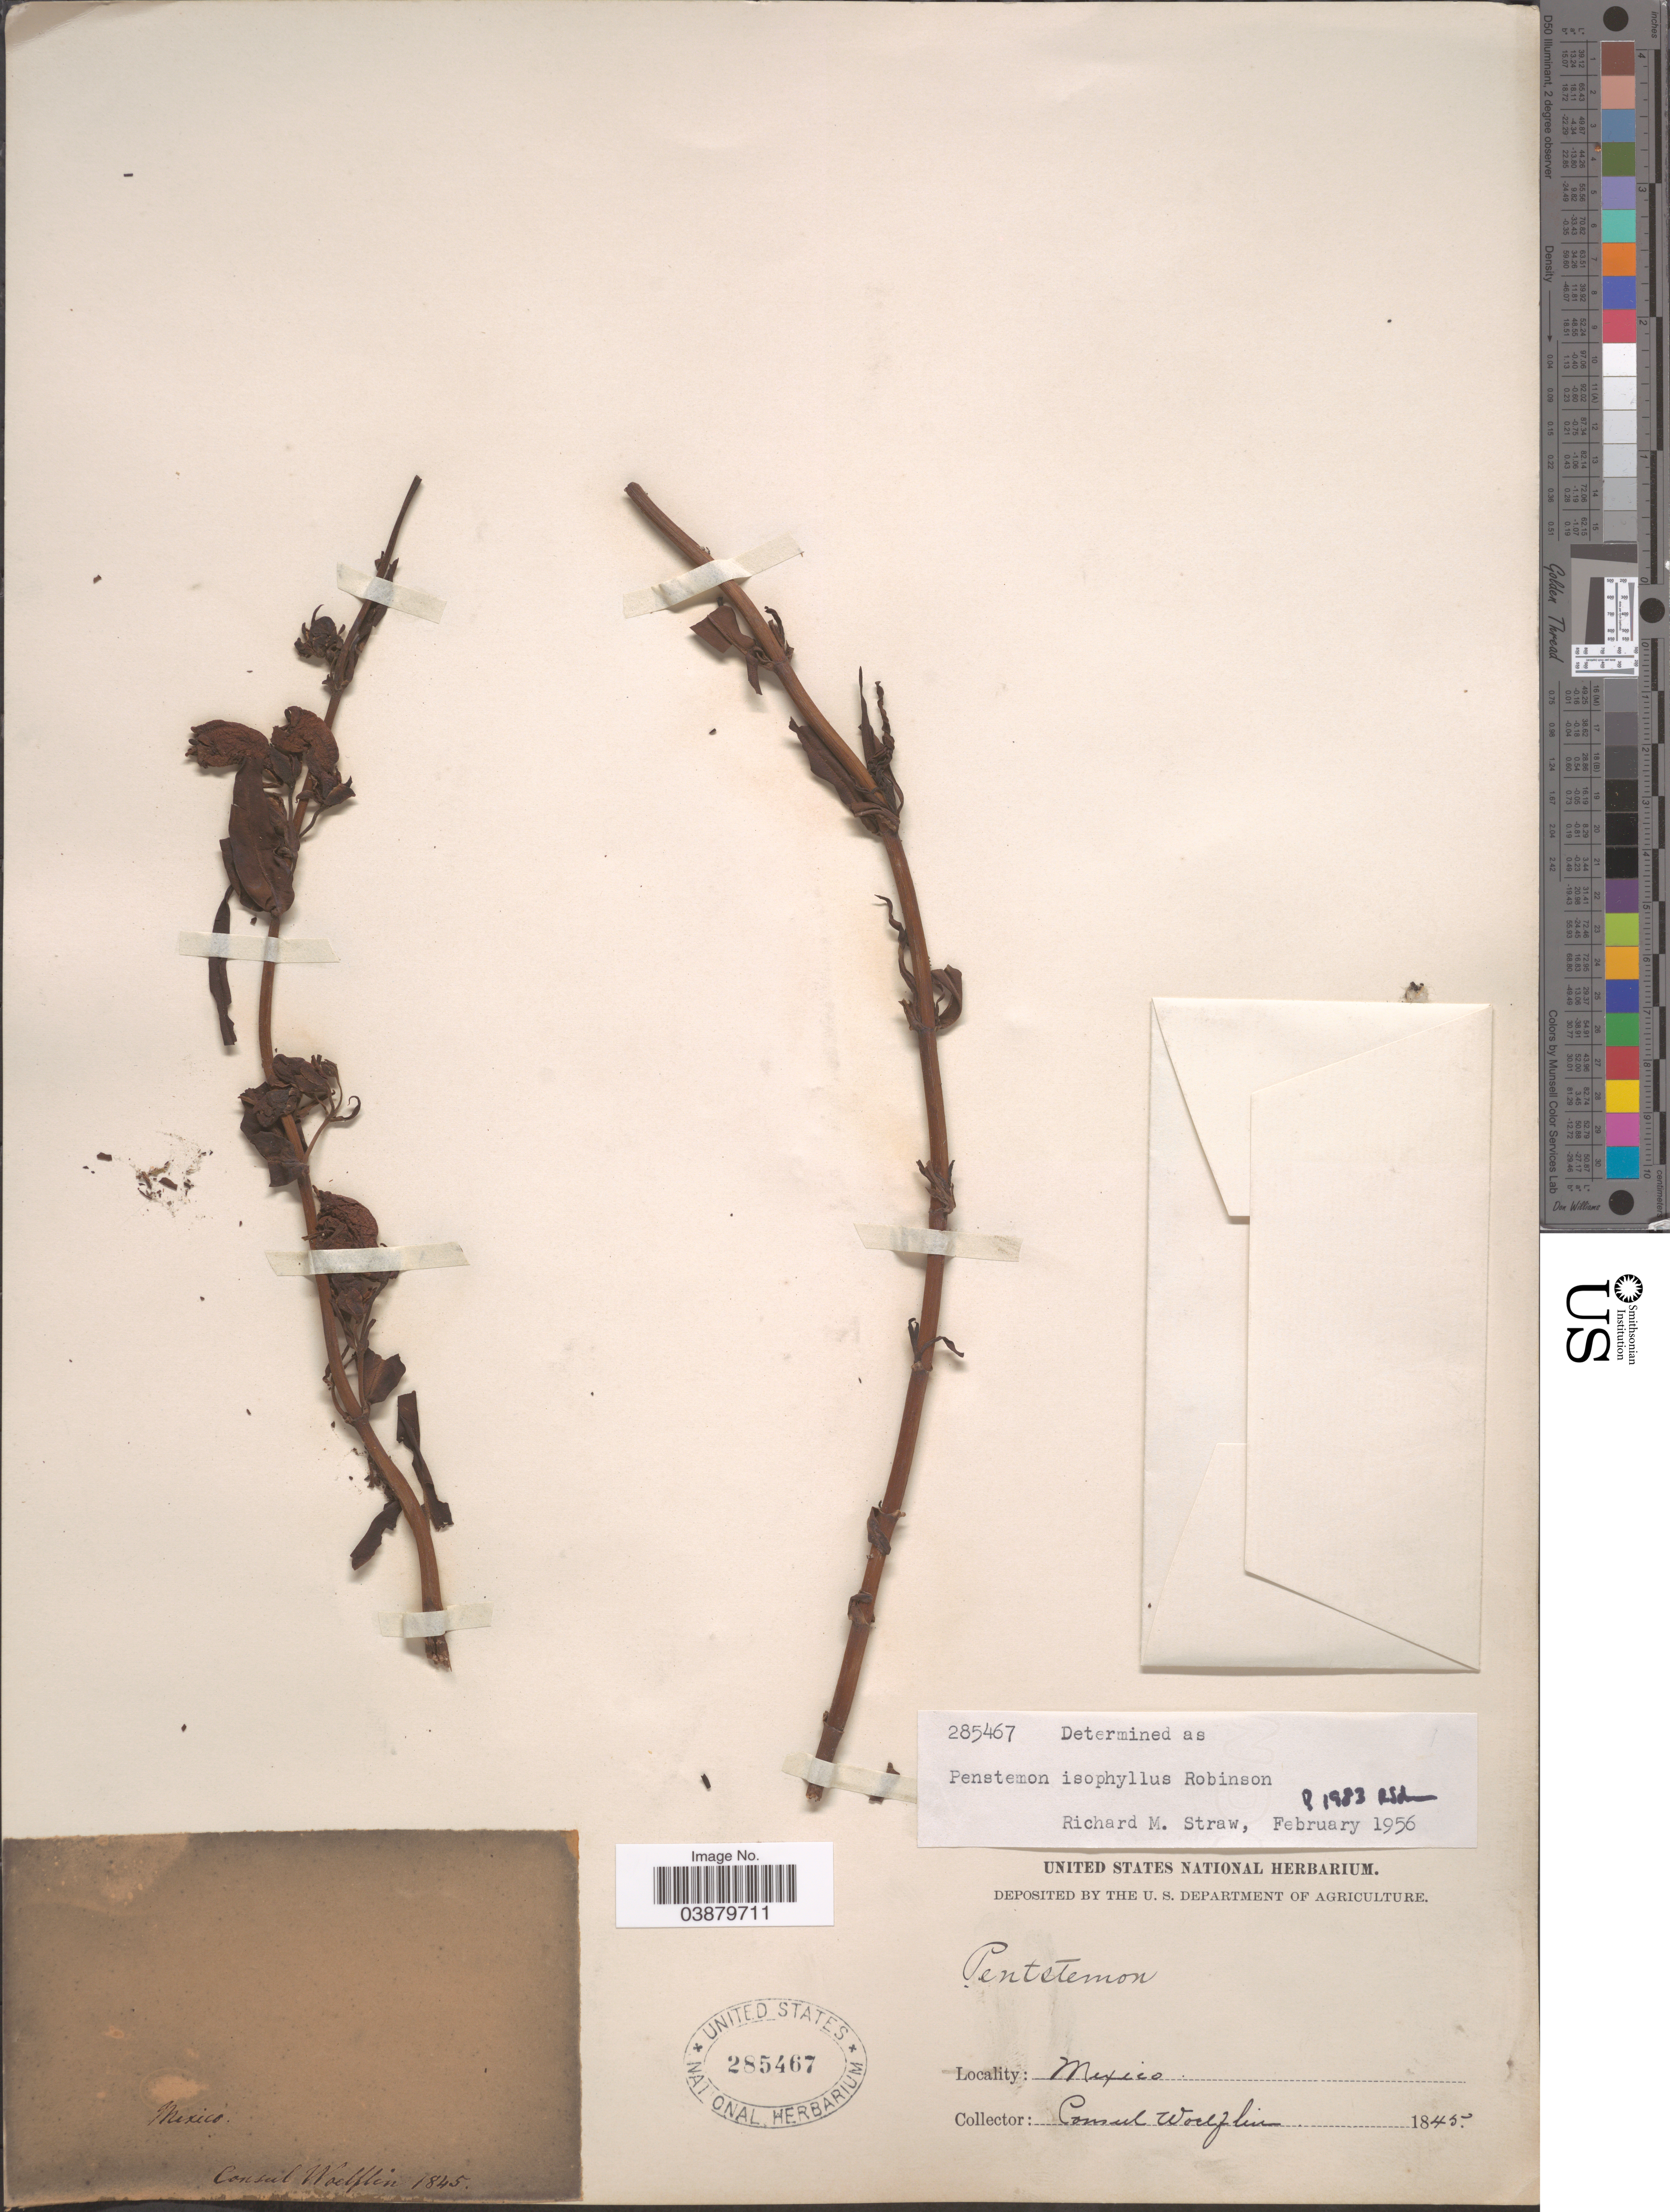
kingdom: Plantae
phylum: Tracheophyta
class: Magnoliopsida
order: Lamiales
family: Plantaginaceae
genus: Penstemon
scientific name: Penstemon isophyllus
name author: B.L. Rob.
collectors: Consul Woolflin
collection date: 1845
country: Mexico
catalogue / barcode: US 285467